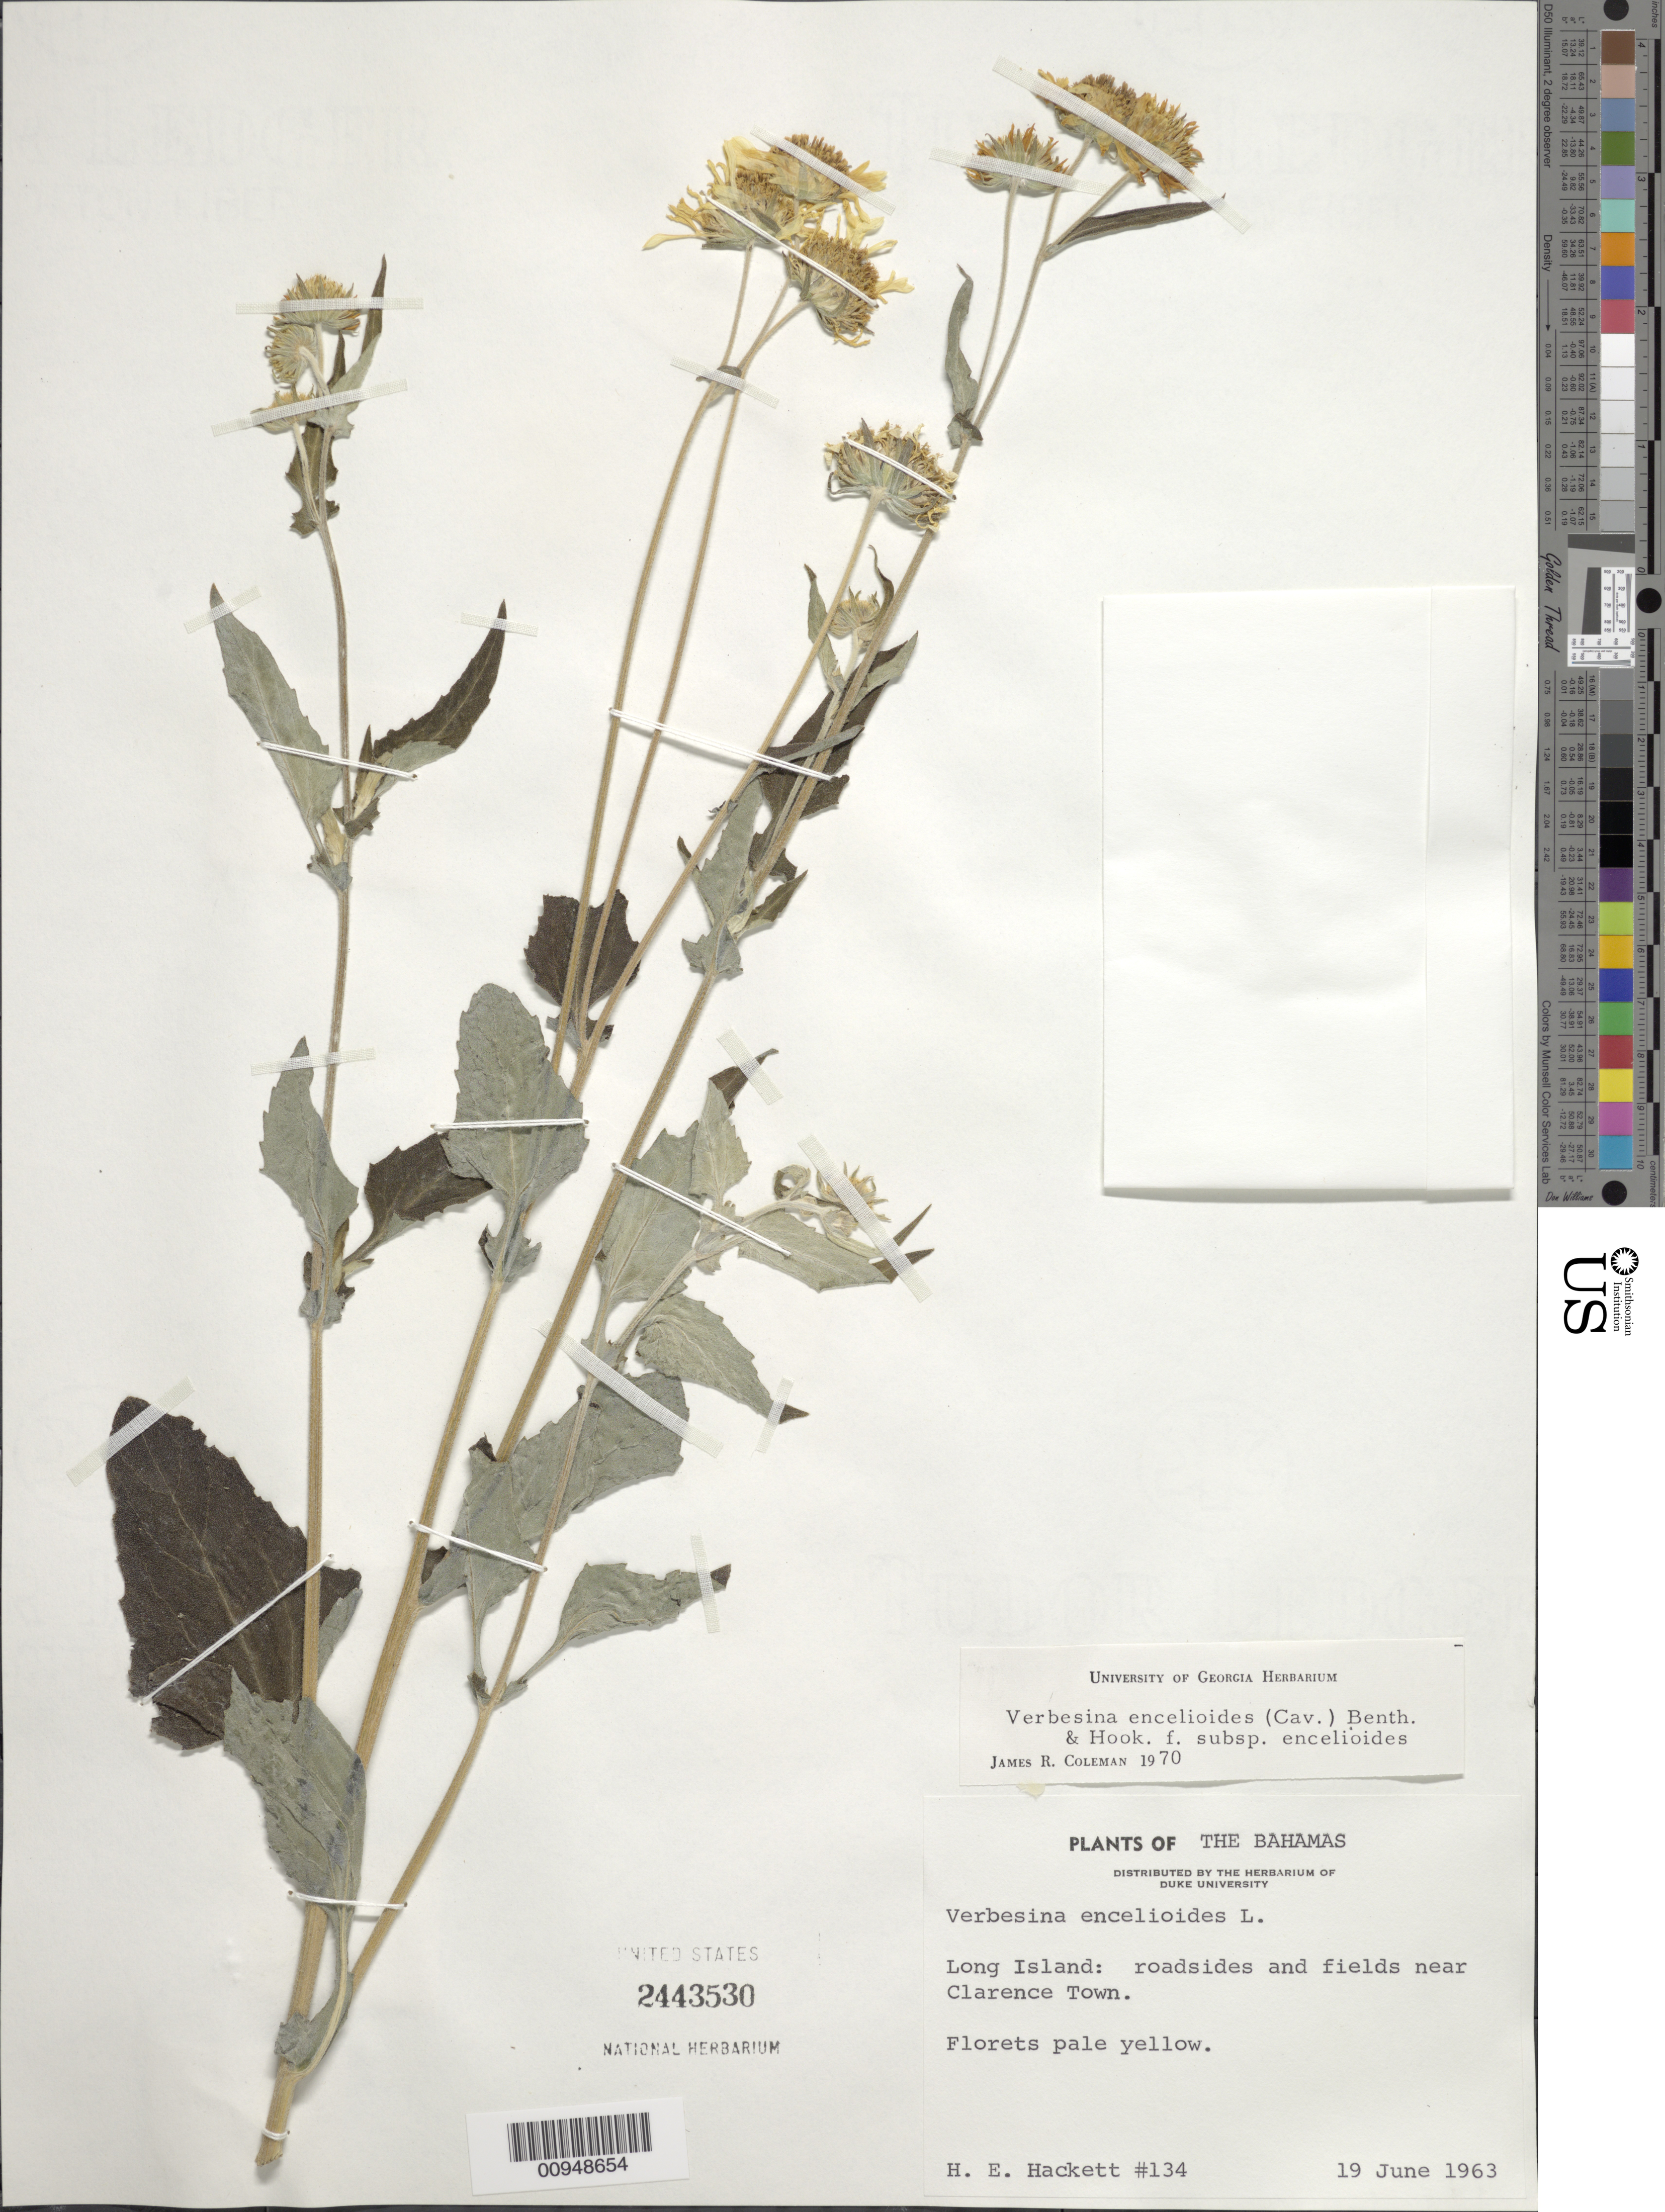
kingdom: Plantae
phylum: Tracheophyta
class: Magnoliopsida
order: Asterales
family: Asteraceae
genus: Verbesina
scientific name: Verbesina encelioides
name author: (Cav.) Benth. & Hook. ex A. Gray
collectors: H. E. Hackett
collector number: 134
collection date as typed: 19 Jun 1963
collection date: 1963-06-19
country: Bahamas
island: Long Island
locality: Near Clarence Town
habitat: Roadsides and fields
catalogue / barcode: US 2443530